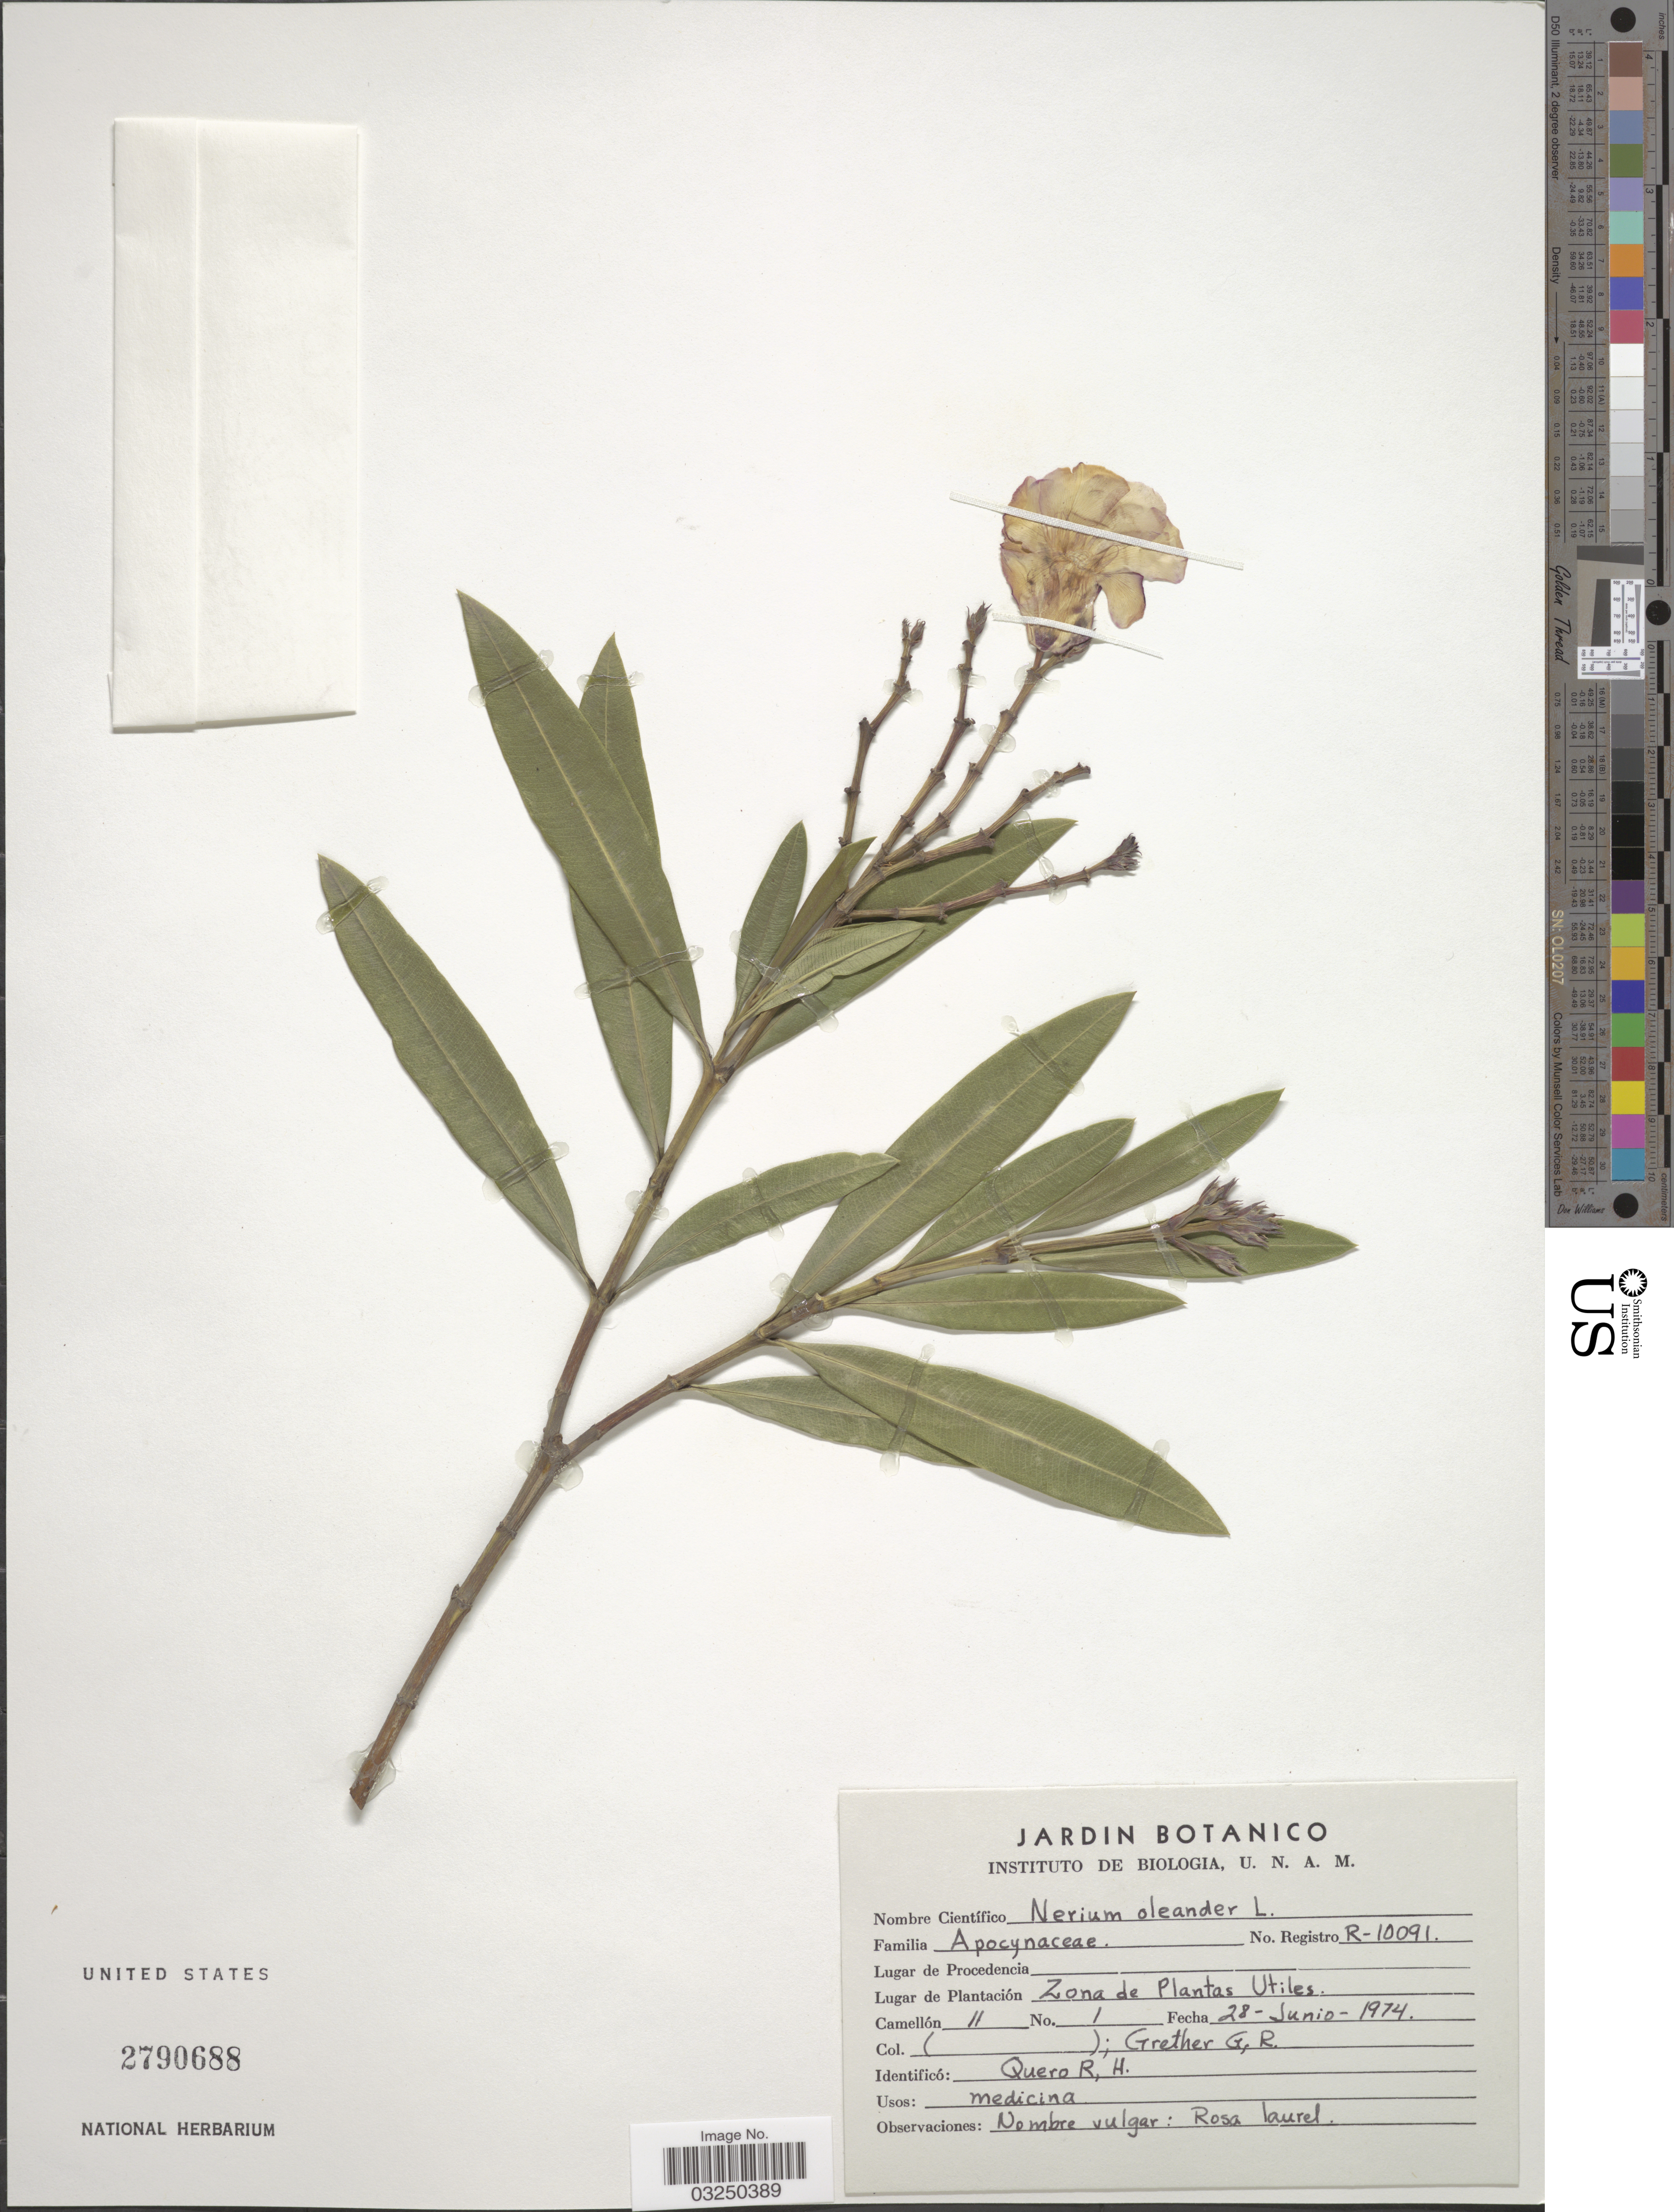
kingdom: Plantae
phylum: Tracheophyta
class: Magnoliopsida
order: Gentianales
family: Apocynaceae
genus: Nerium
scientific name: Nerium oleander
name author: L.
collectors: R. Grether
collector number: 1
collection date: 1974-06-28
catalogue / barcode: US 2790688